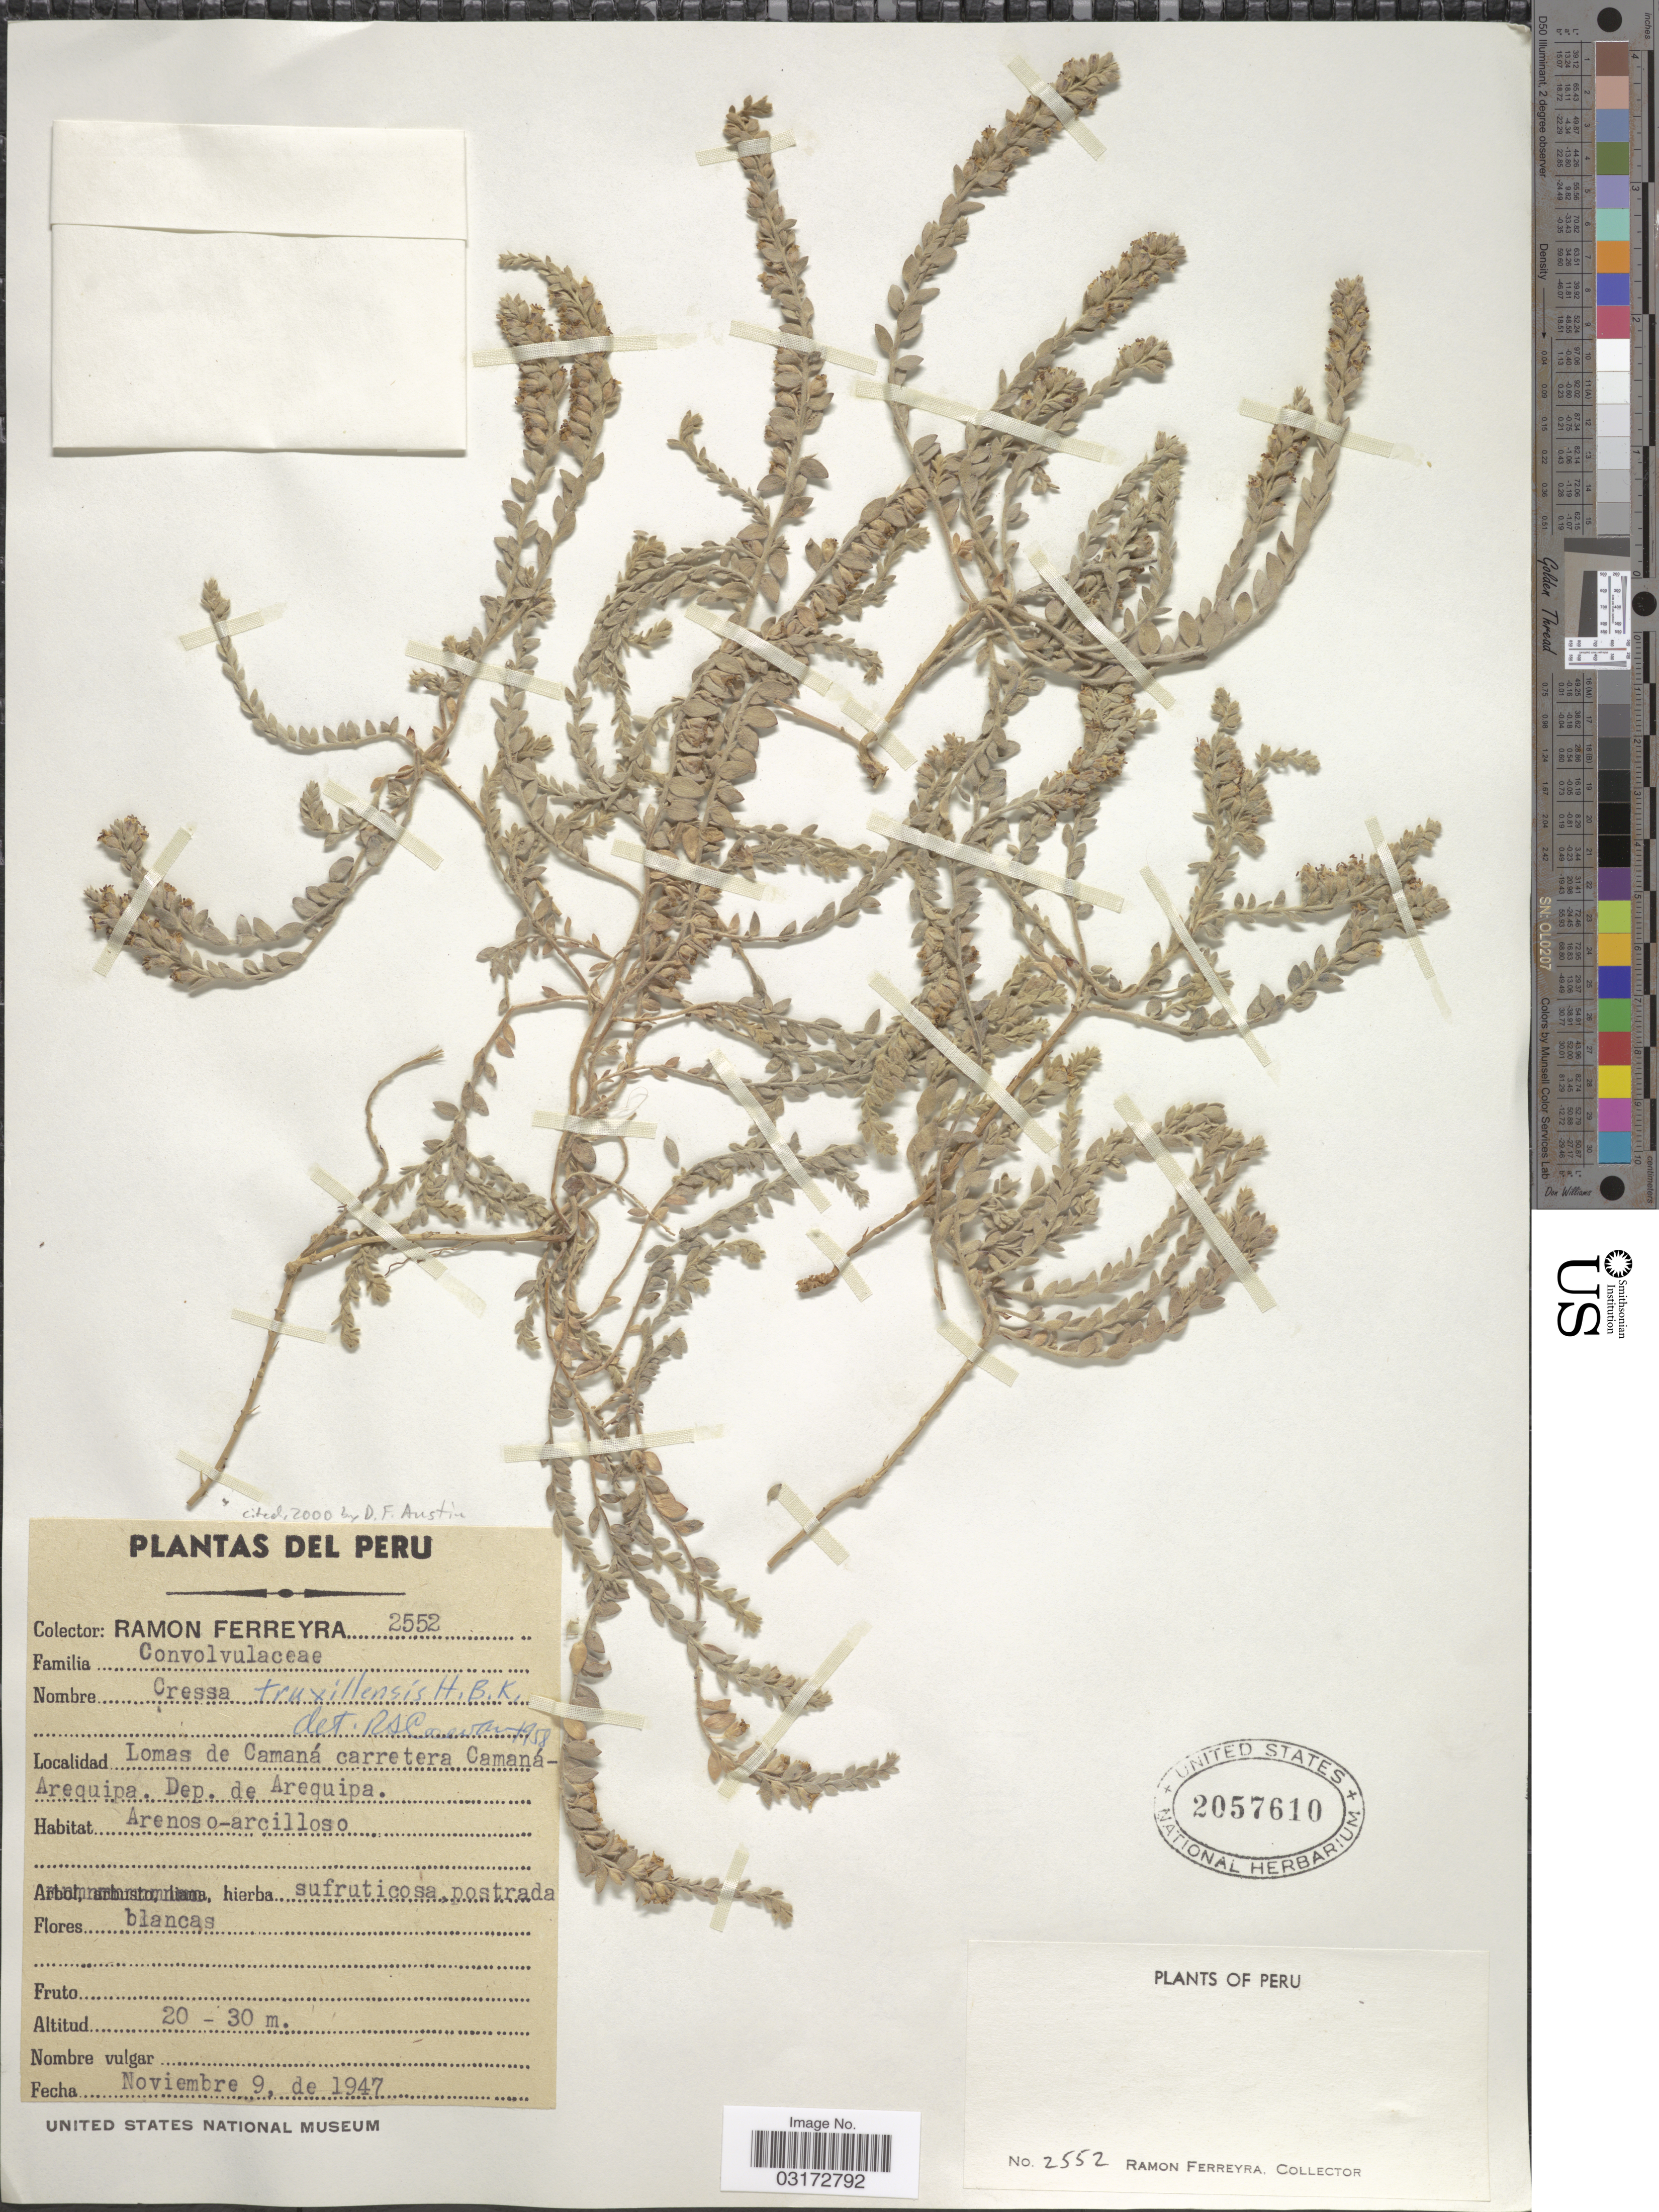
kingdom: Plantae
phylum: Tracheophyta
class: Magnoliopsida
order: Solanales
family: Convolvulaceae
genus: Cressa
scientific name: Cressa truxillensis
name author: Kunth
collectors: R. A. Ferreyra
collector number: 2552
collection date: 1947-11-09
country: Peru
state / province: Arequipa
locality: Lomas de Camaná carretera Camaná-Arequipa, Dep. de Arequipa.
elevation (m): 20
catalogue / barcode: US 2057610